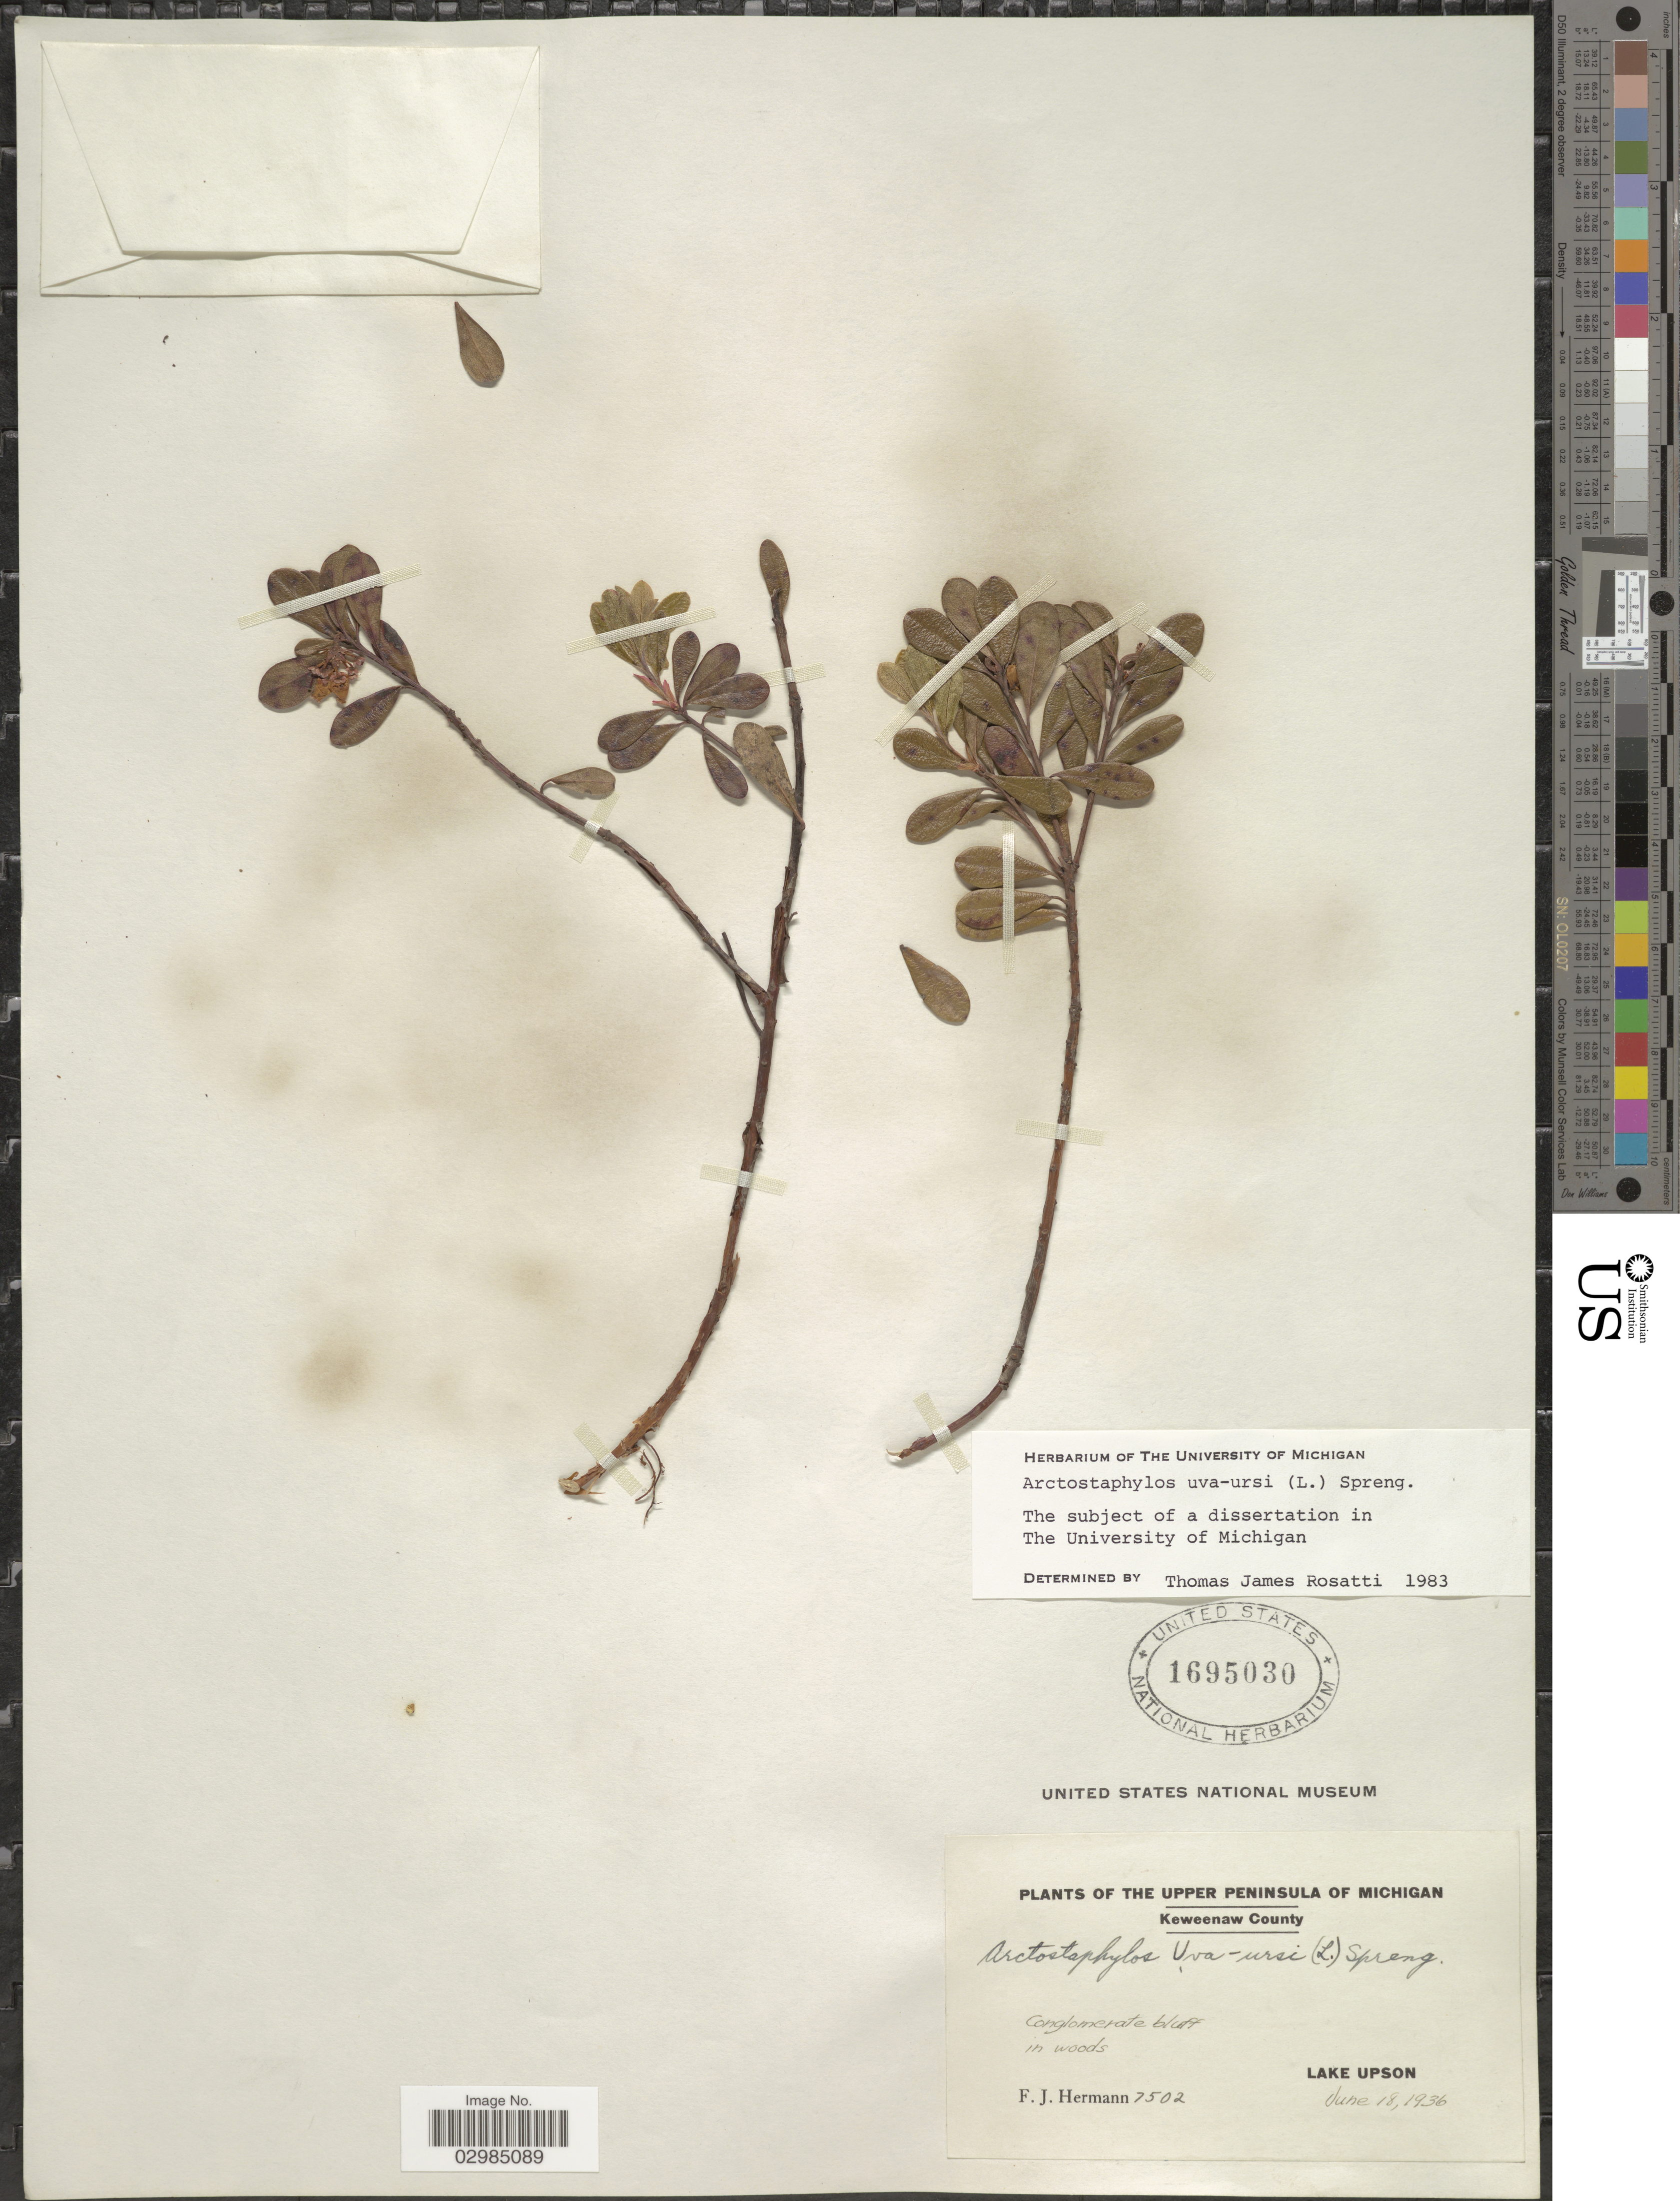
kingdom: Plantae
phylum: Tracheophyta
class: Magnoliopsida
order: Ericales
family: Ericaceae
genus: Arctostaphylos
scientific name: Arctostaphylos uva-ursi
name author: (L.) Spreng.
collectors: F. J. Hermann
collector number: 7502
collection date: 1936-06-18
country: United States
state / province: Michigan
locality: Upper Peninsula of Michigan. Keweenay County. Lake Upson.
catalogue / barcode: US 1695030